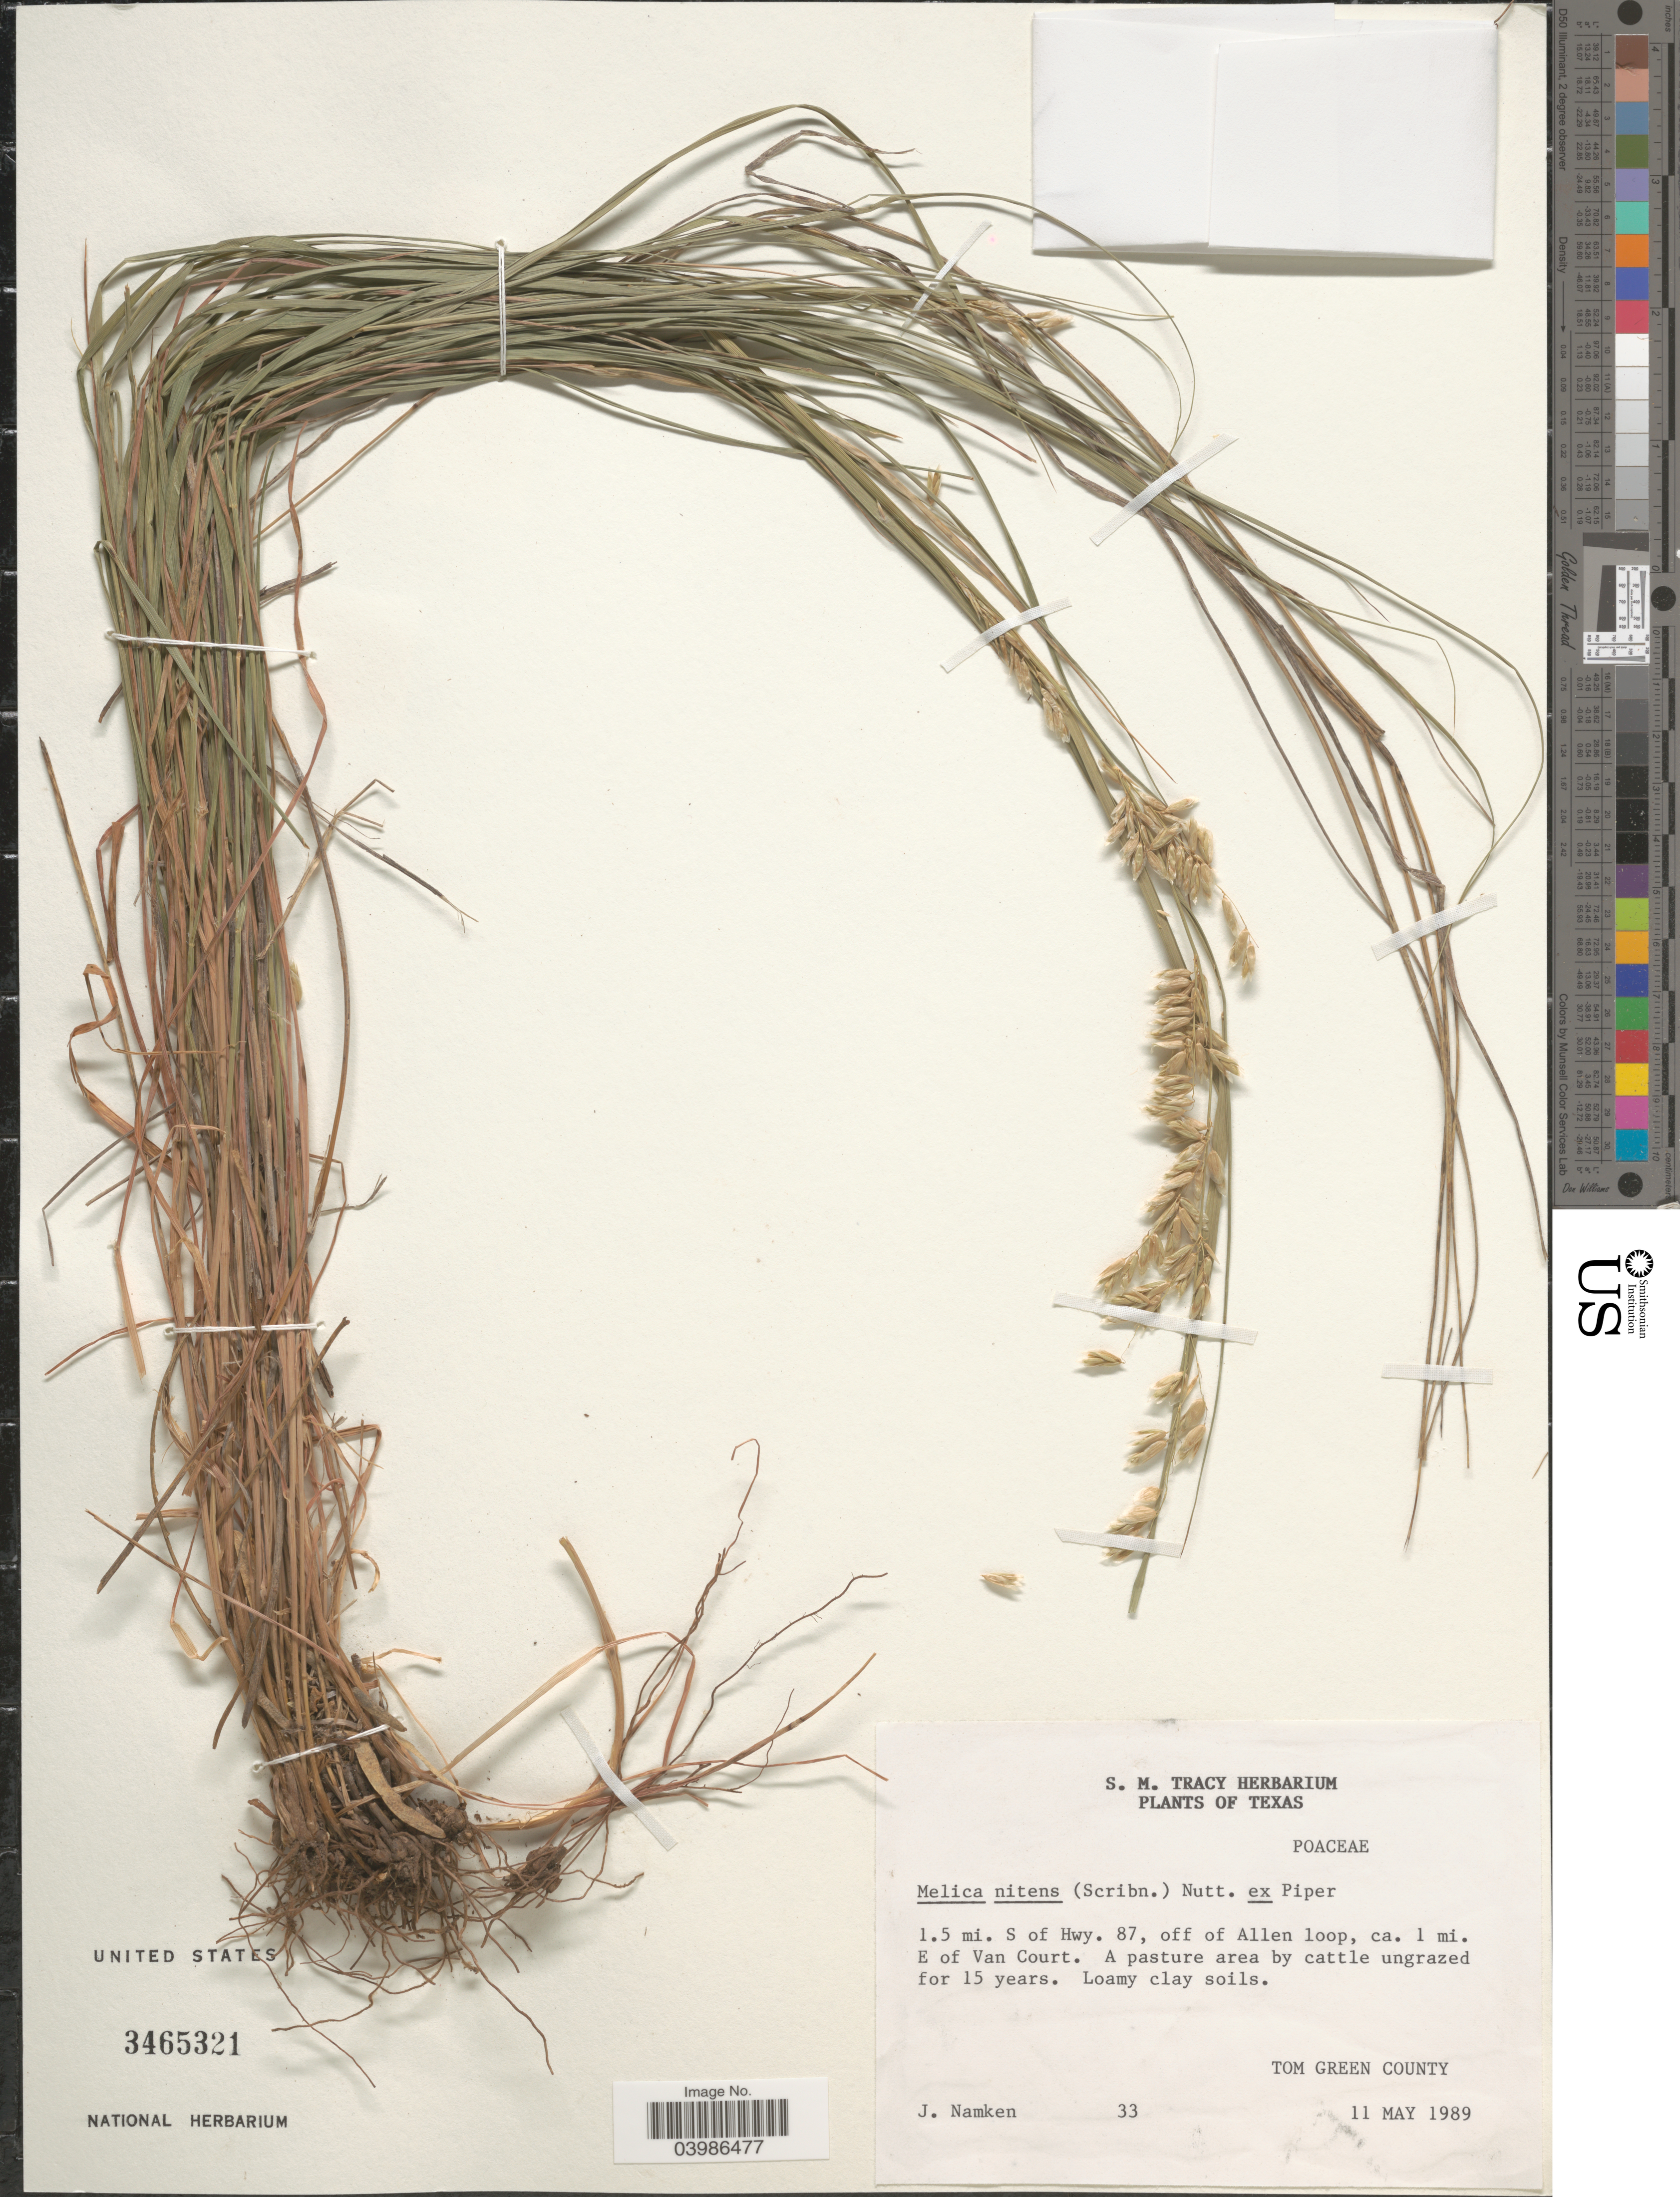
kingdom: Plantae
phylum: Tracheophyta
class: Liliopsida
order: Poales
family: Poaceae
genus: Melica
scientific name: Melica nitens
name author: (Scribn.) Nutt. ex Piper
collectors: J. Namken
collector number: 33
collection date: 1989-05-11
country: United States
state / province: Texas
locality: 1.5 mi. S of Hwy. 87, off of Allen loop, ca. 1 mi. E of Van Court. Tom Green County.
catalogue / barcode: US 3465321